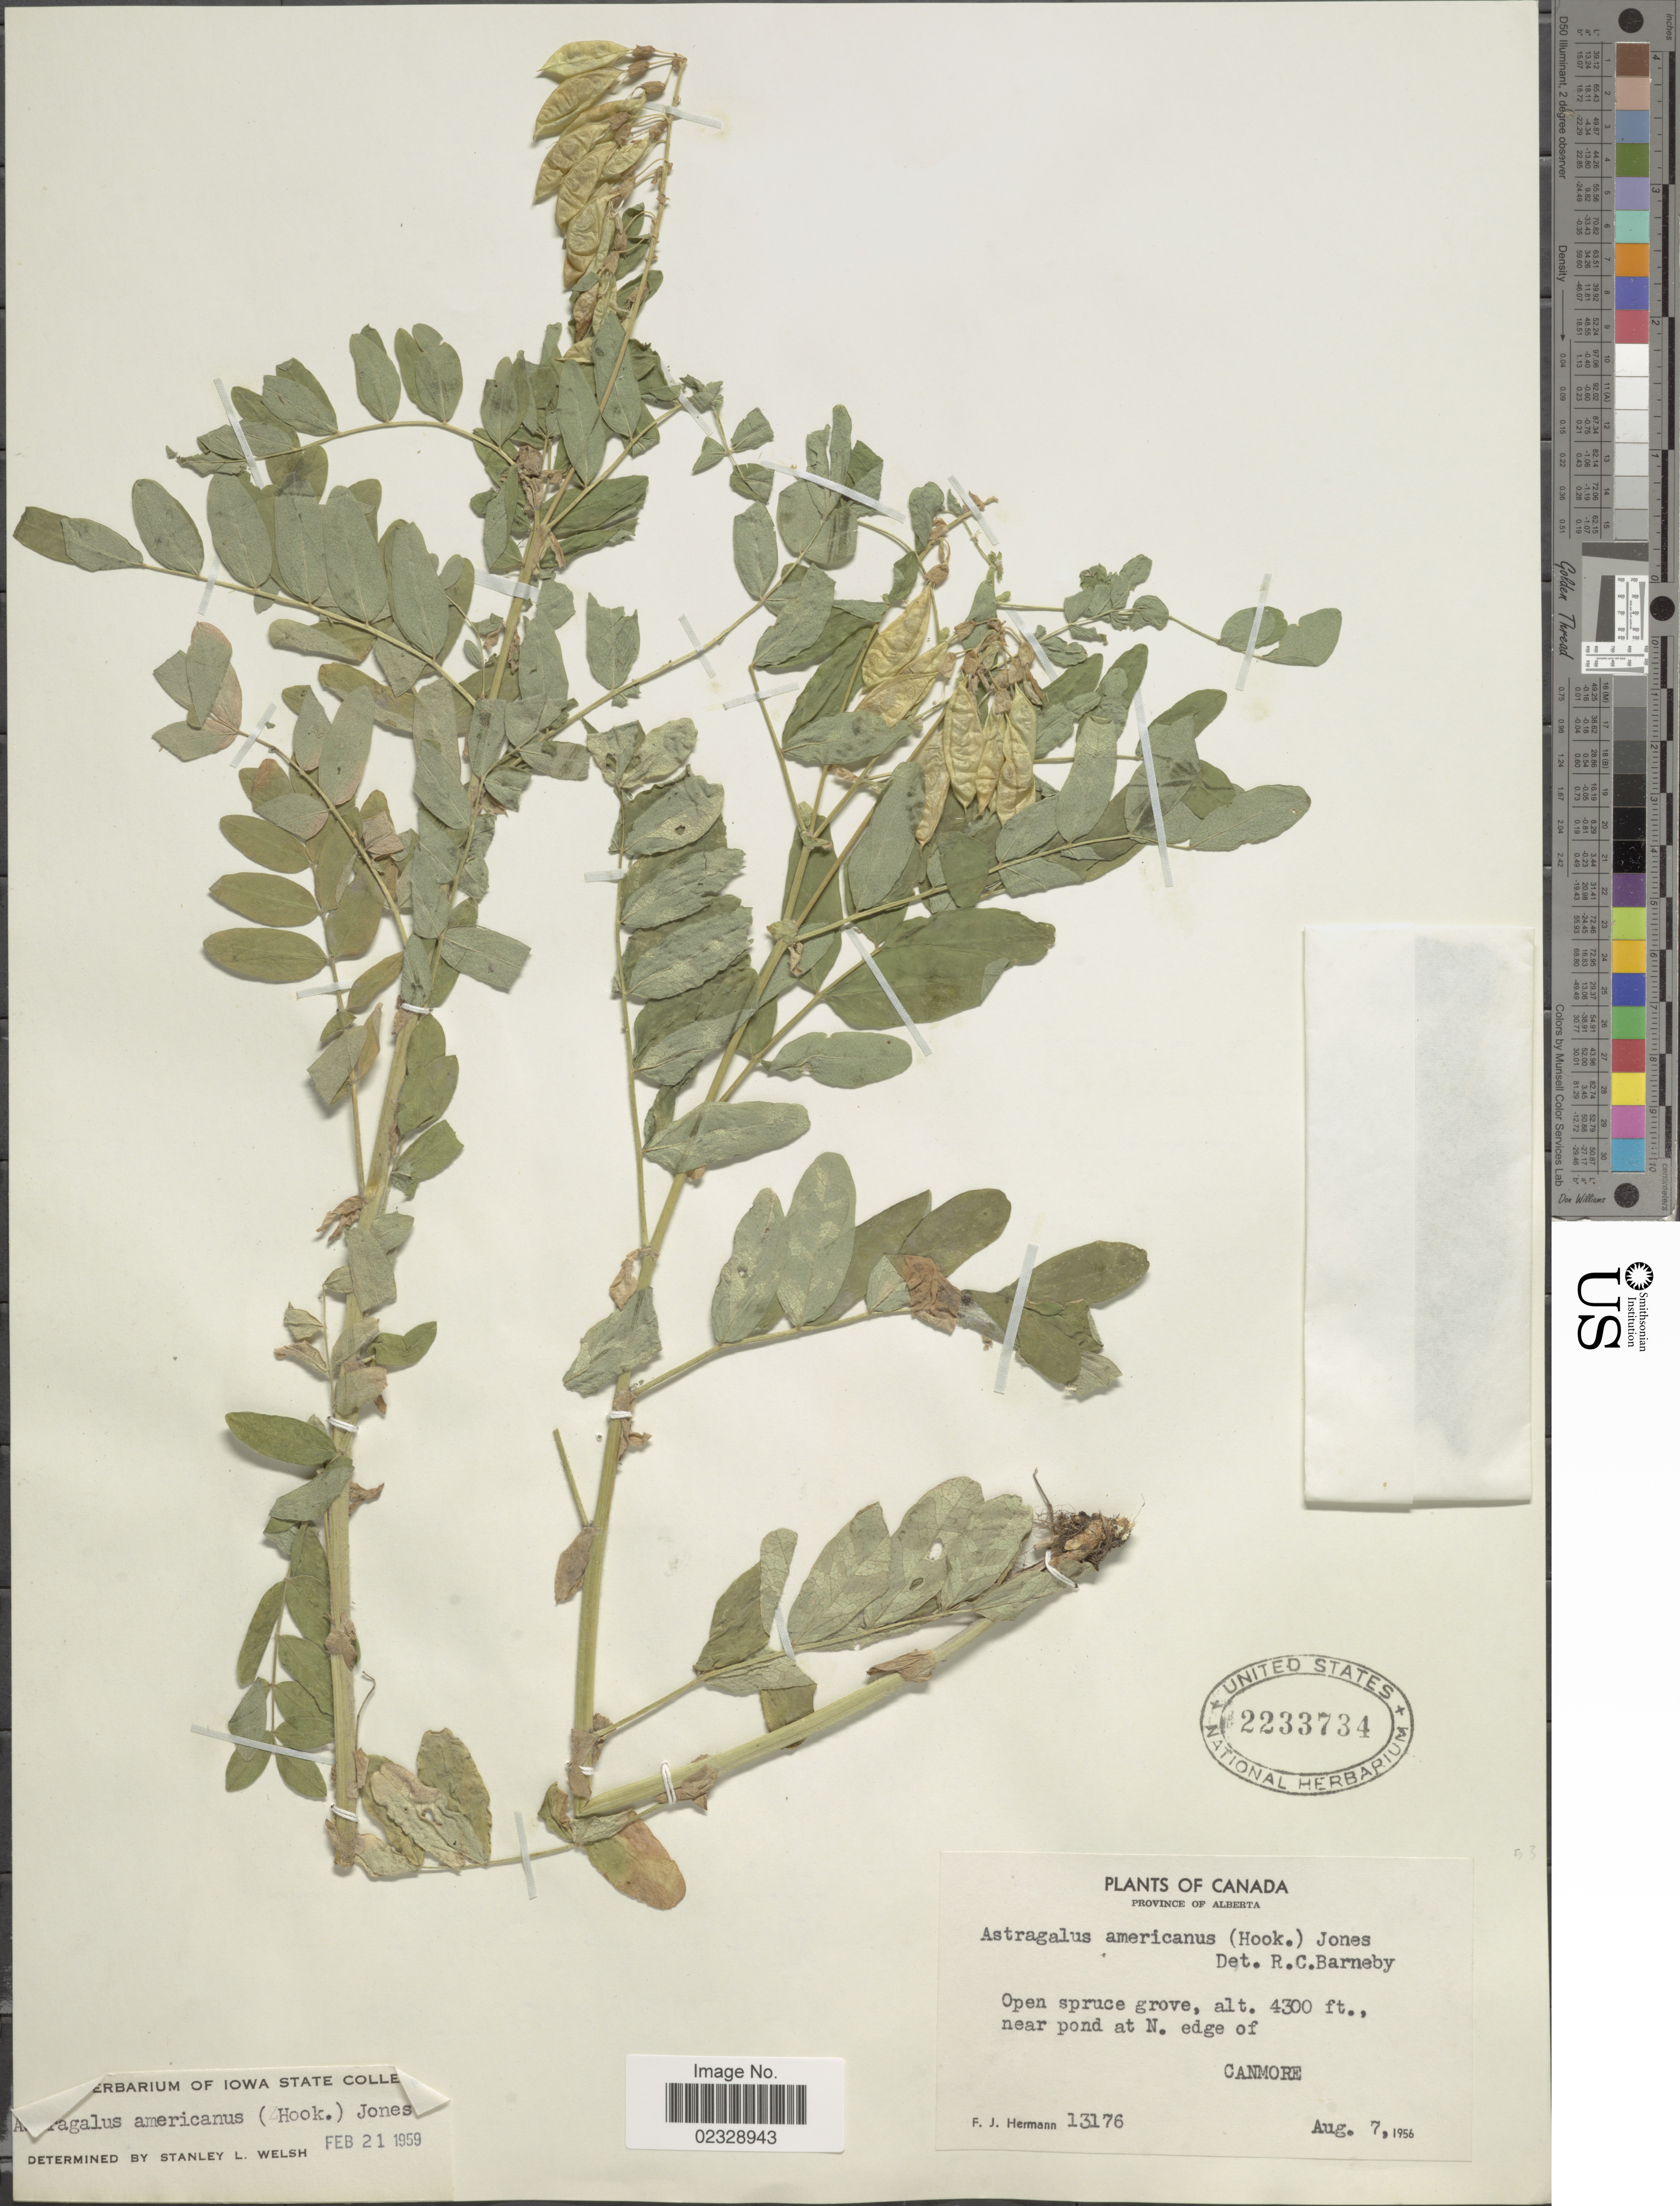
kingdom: Plantae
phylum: Tracheophyta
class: Magnoliopsida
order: Fabales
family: Fabaceae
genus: Astragalus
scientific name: Astragalus americanus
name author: (Hook.) M.E. Jones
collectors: F. J. Hermann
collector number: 13176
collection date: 1956-08-07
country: Canada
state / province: Alberta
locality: Open spruce grove, near pond at N. edge of Canmore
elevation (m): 1311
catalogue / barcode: US 2233734